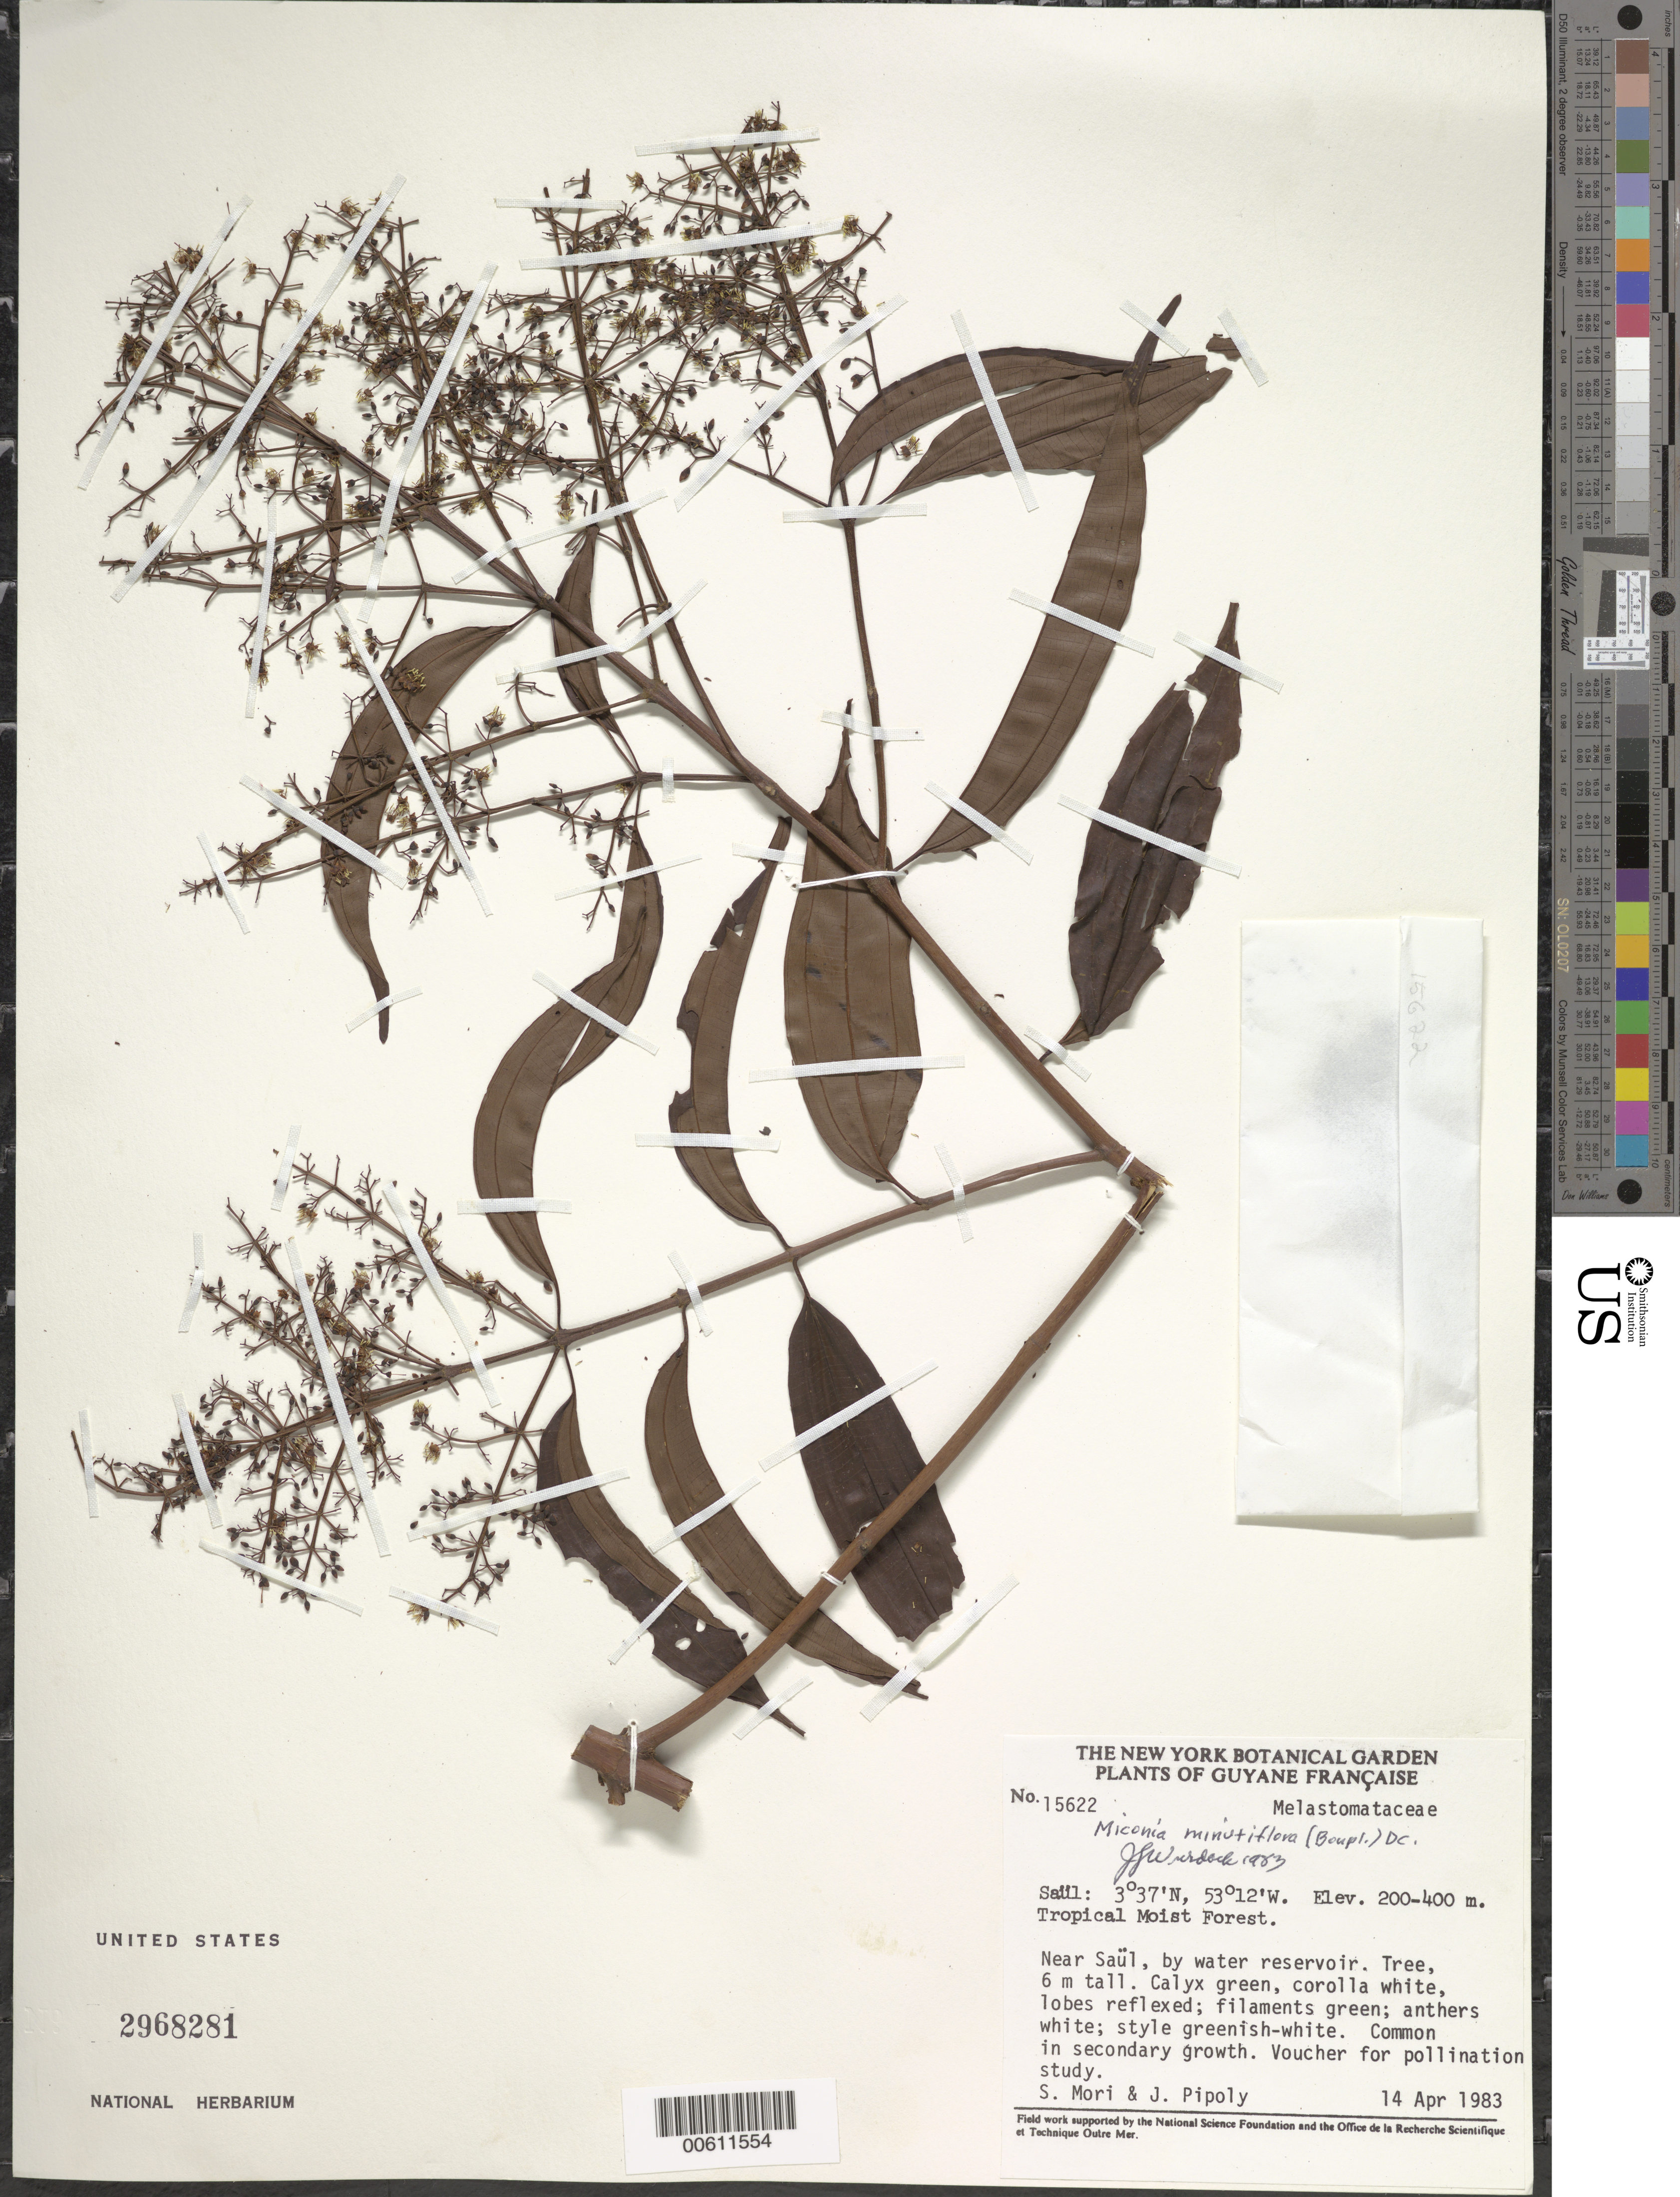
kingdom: Plantae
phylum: Tracheophyta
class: Magnoliopsida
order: Myrtales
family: Melastomataceae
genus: Miconia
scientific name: Miconia minutiflora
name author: (Bonpl.) DC.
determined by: Wurdack, John J., (US), US (UNITED STATES)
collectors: S. Mori & J. J. Pipoly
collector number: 15622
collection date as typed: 14-Apr-83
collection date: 1983-04-14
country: French Guiana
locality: Saül, by water reservoir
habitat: Tropical moist forest. Secondary growth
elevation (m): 200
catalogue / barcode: US 2968281